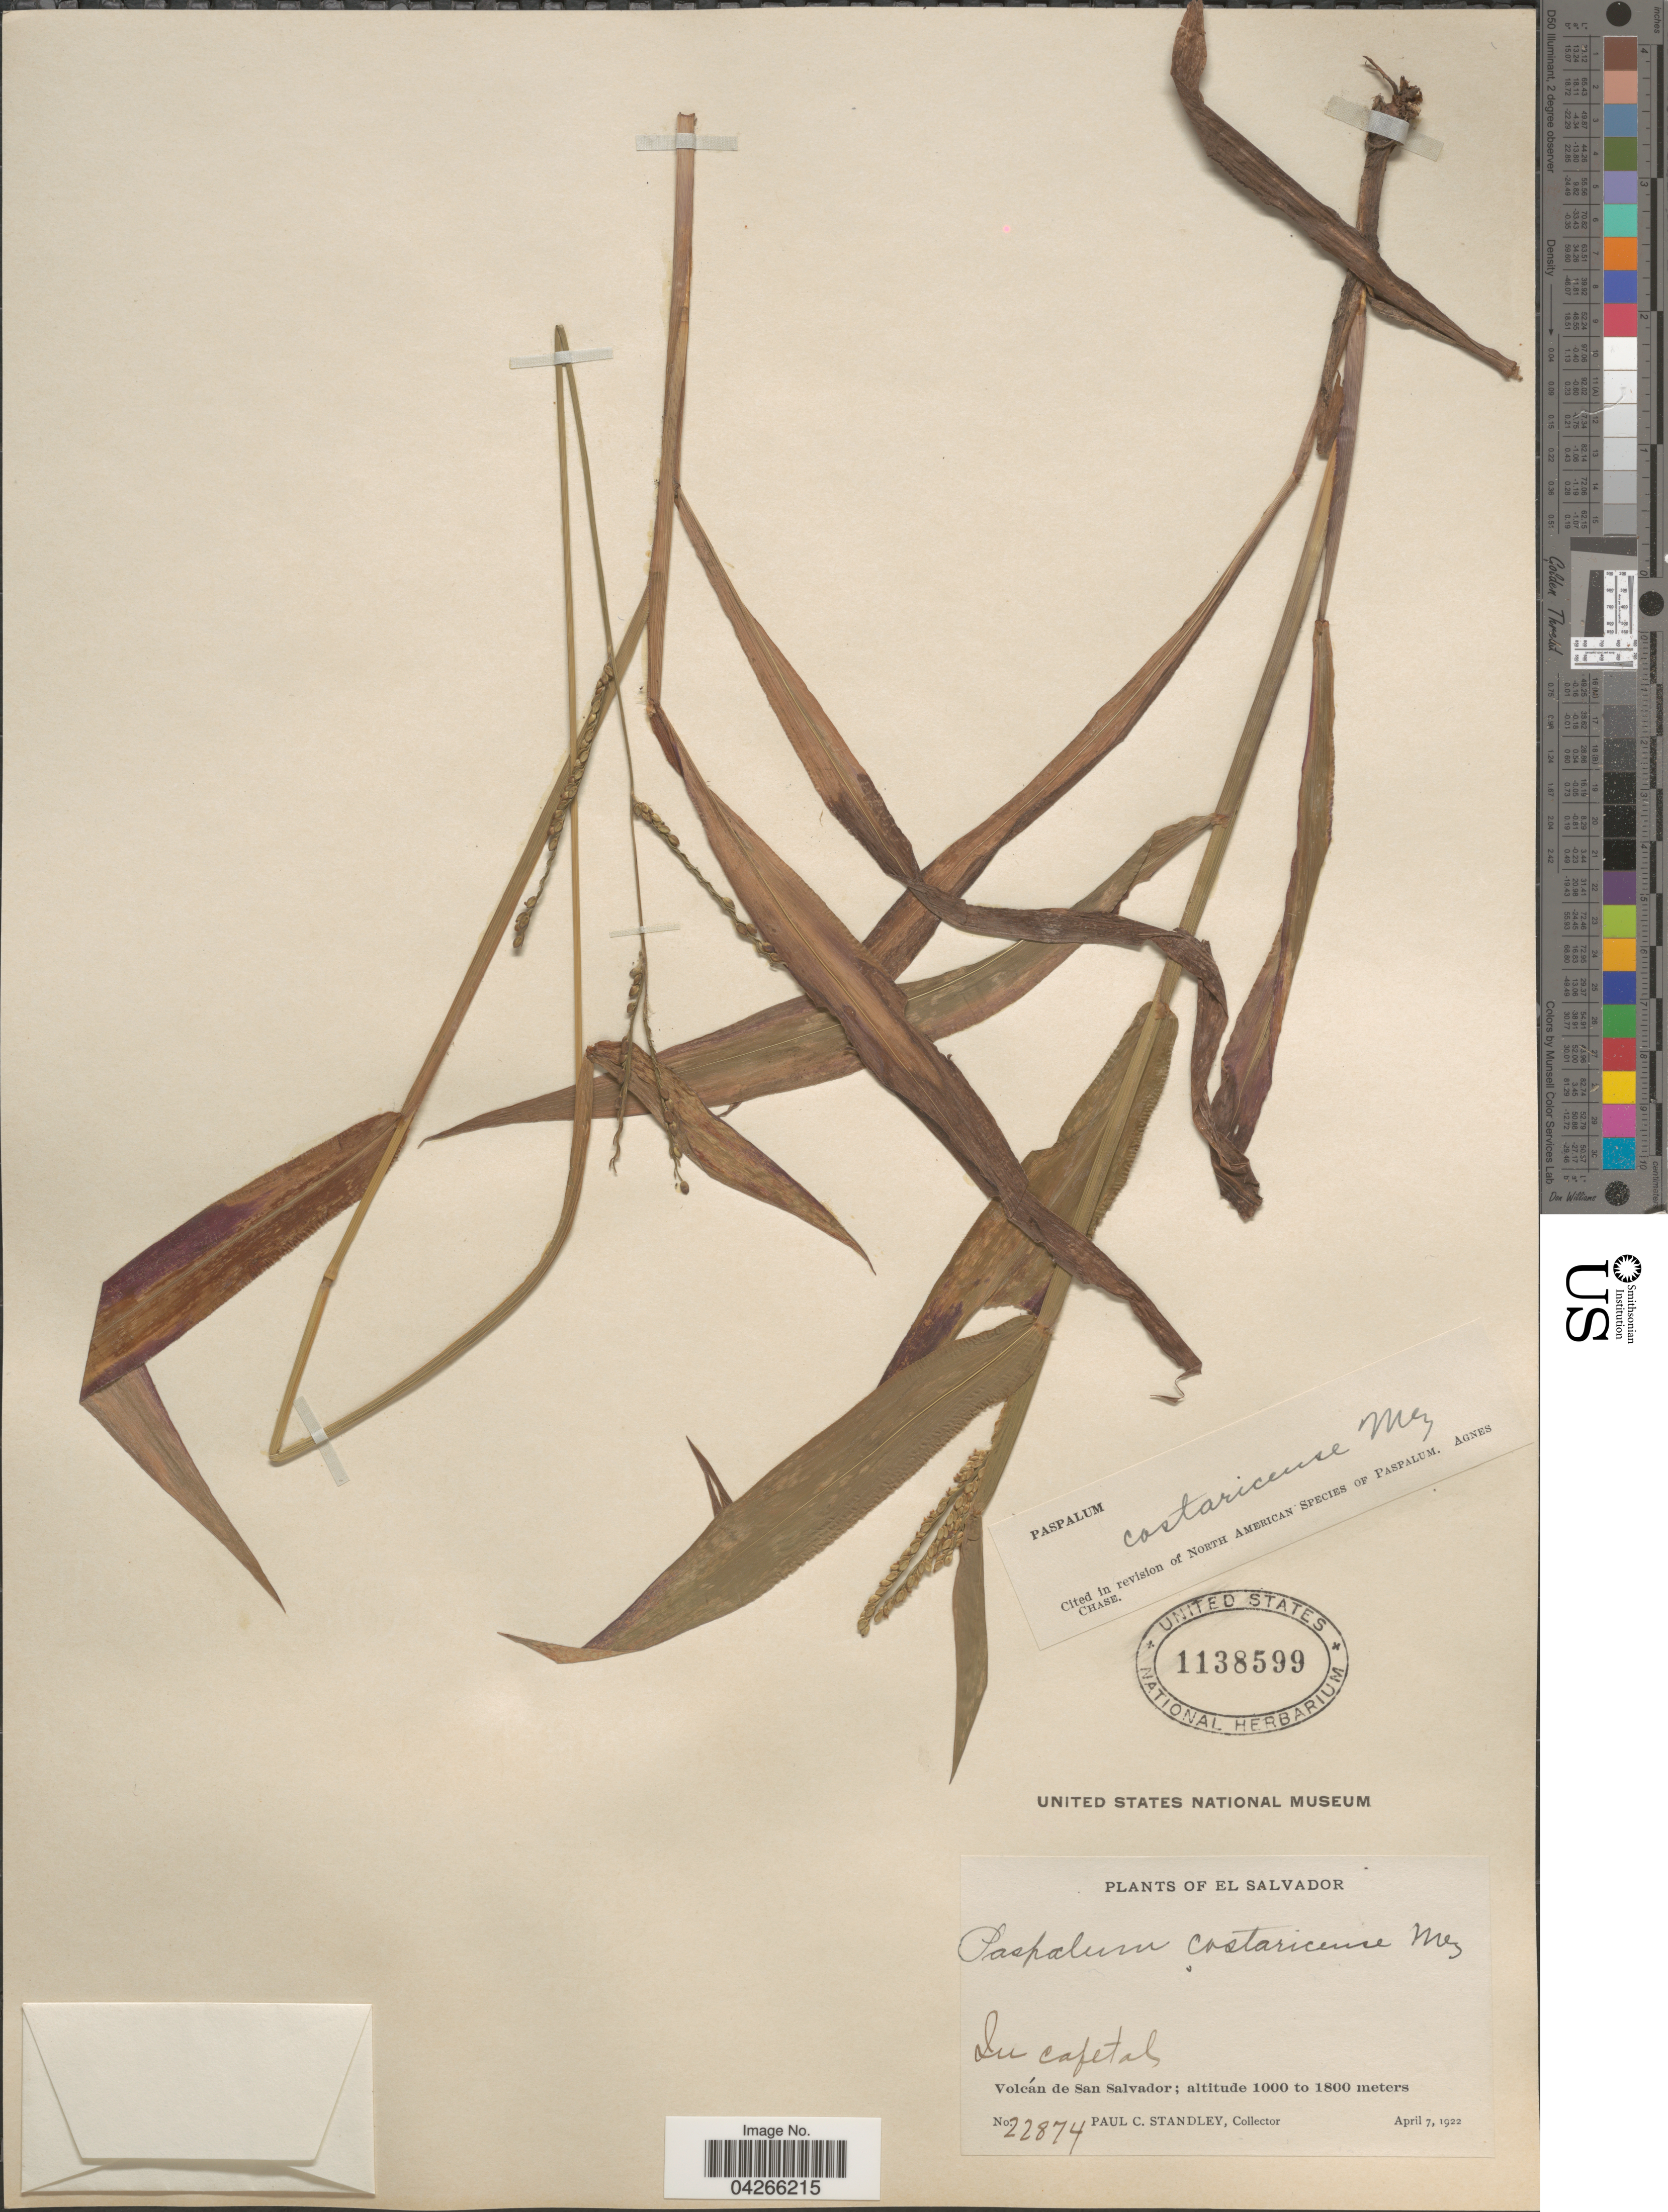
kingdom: Plantae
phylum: Tracheophyta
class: Liliopsida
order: Poales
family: Poaceae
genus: Paspalum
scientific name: Paspalum costaricense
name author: Mez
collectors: P. C. Standley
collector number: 22874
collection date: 1922-04-07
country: El Salvador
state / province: San Salvador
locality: In capetal. Volcán de San Salvador.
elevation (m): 1000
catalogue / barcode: US 1138599